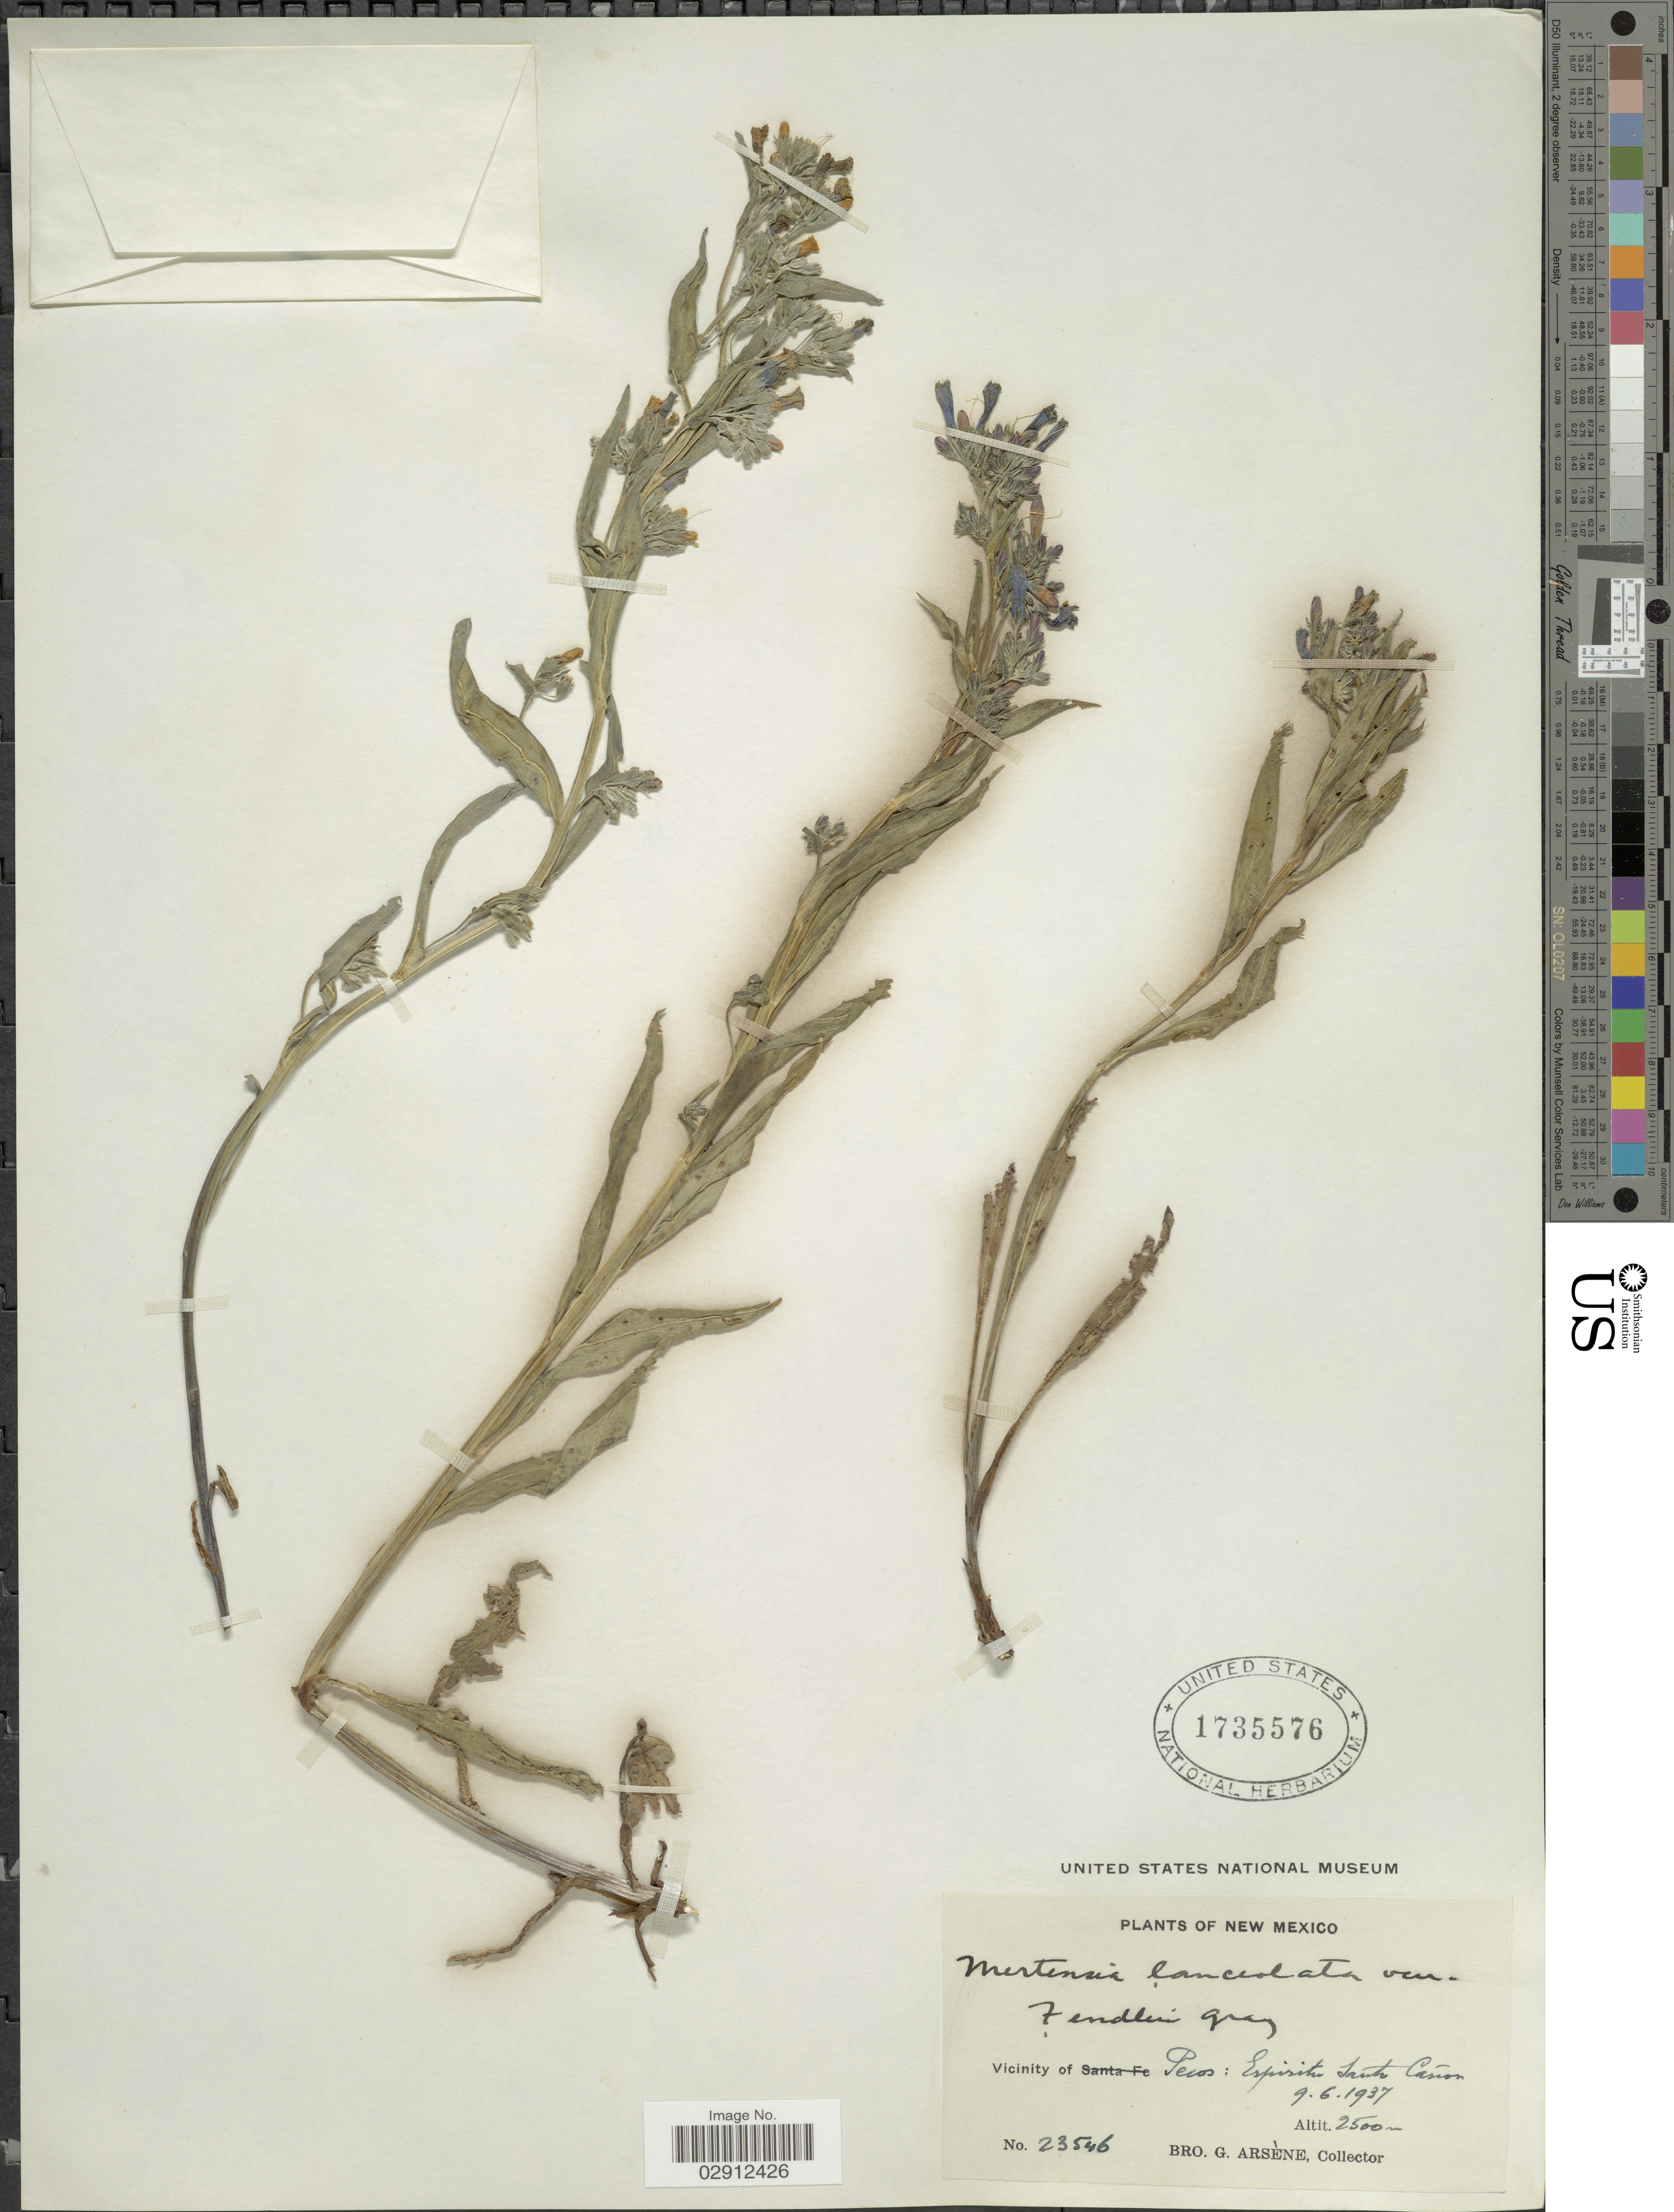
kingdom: Plantae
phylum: Tracheophyta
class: Magnoliopsida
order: Boraginales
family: Boraginaceae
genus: Mertensia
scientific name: Mertensia lanceolata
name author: (Pursh) DC. ex A. DC.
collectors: Bro. G. Arsène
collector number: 23546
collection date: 1937-06-09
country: United States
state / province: New Mexico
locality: Vicinity of Pecos: Espiritu Santo Cañon.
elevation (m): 2500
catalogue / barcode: US 1735576